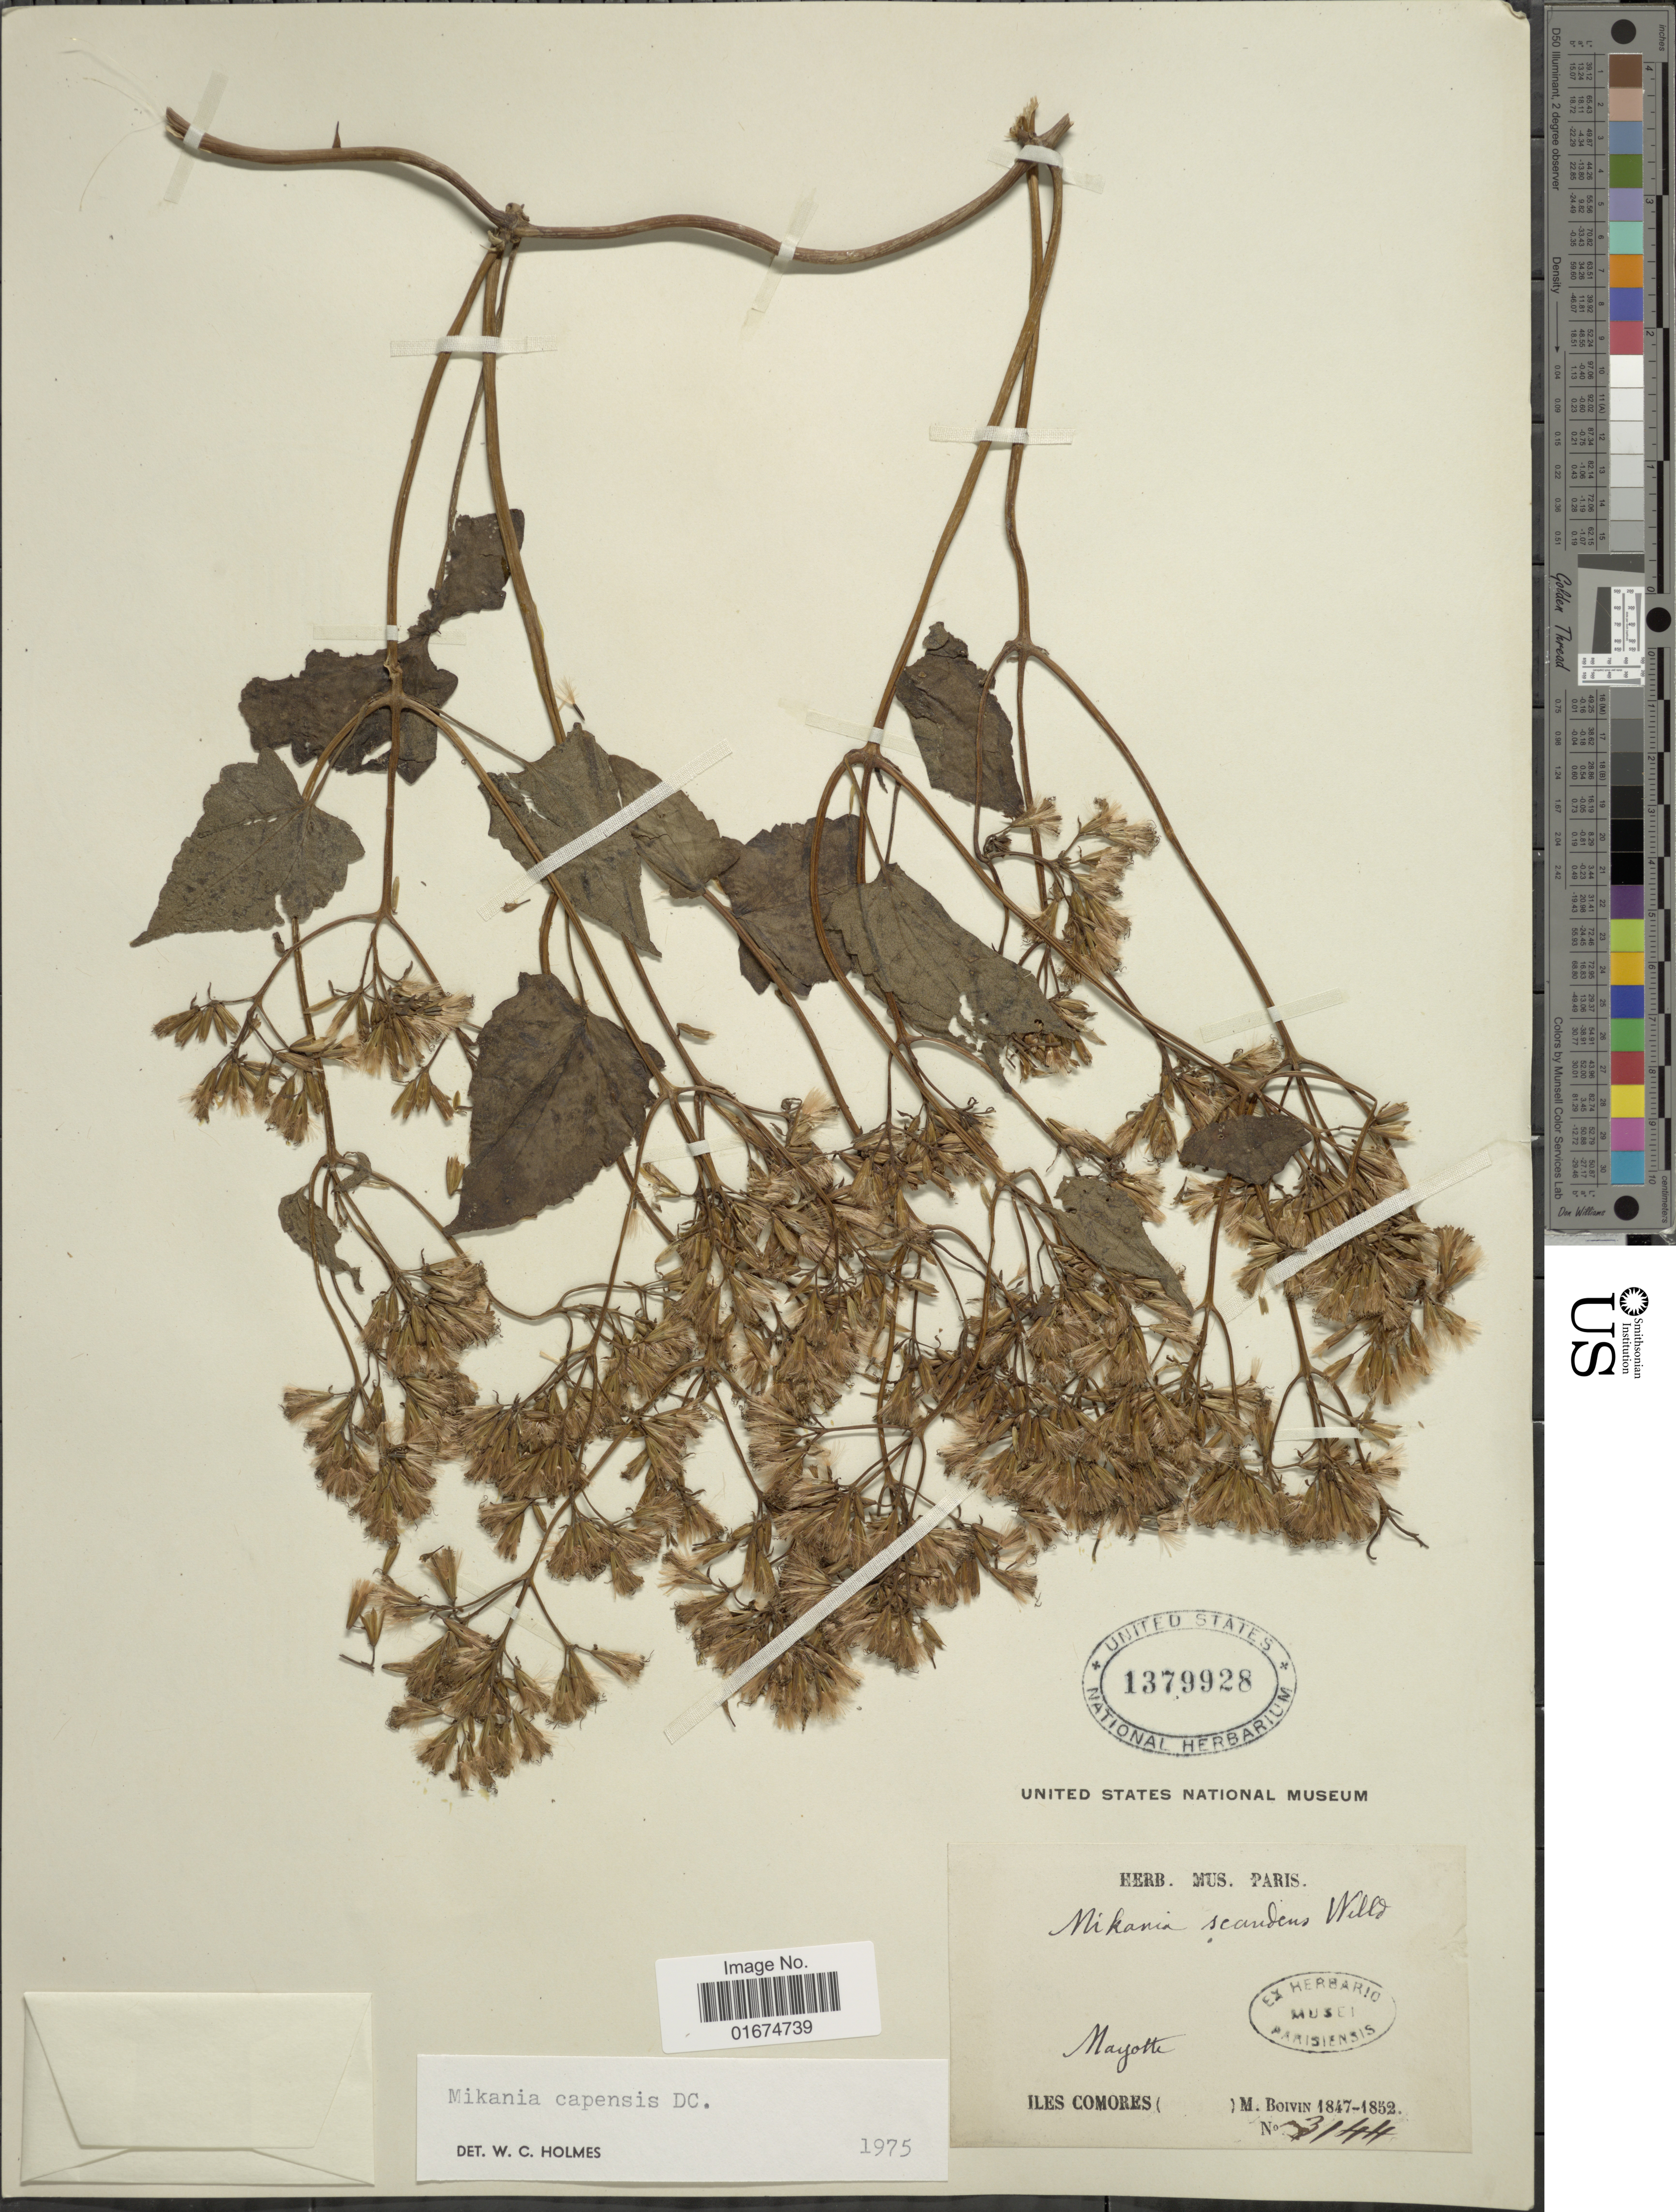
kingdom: Plantae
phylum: Tracheophyta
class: Magnoliopsida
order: Asterales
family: Asteraceae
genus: Mikania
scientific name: Mikania capensis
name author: DC.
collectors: M. Boivin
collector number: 3144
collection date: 1847/1852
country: Mayotte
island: Mayotte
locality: Mayotte, Iles Comores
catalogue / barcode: US 1379928